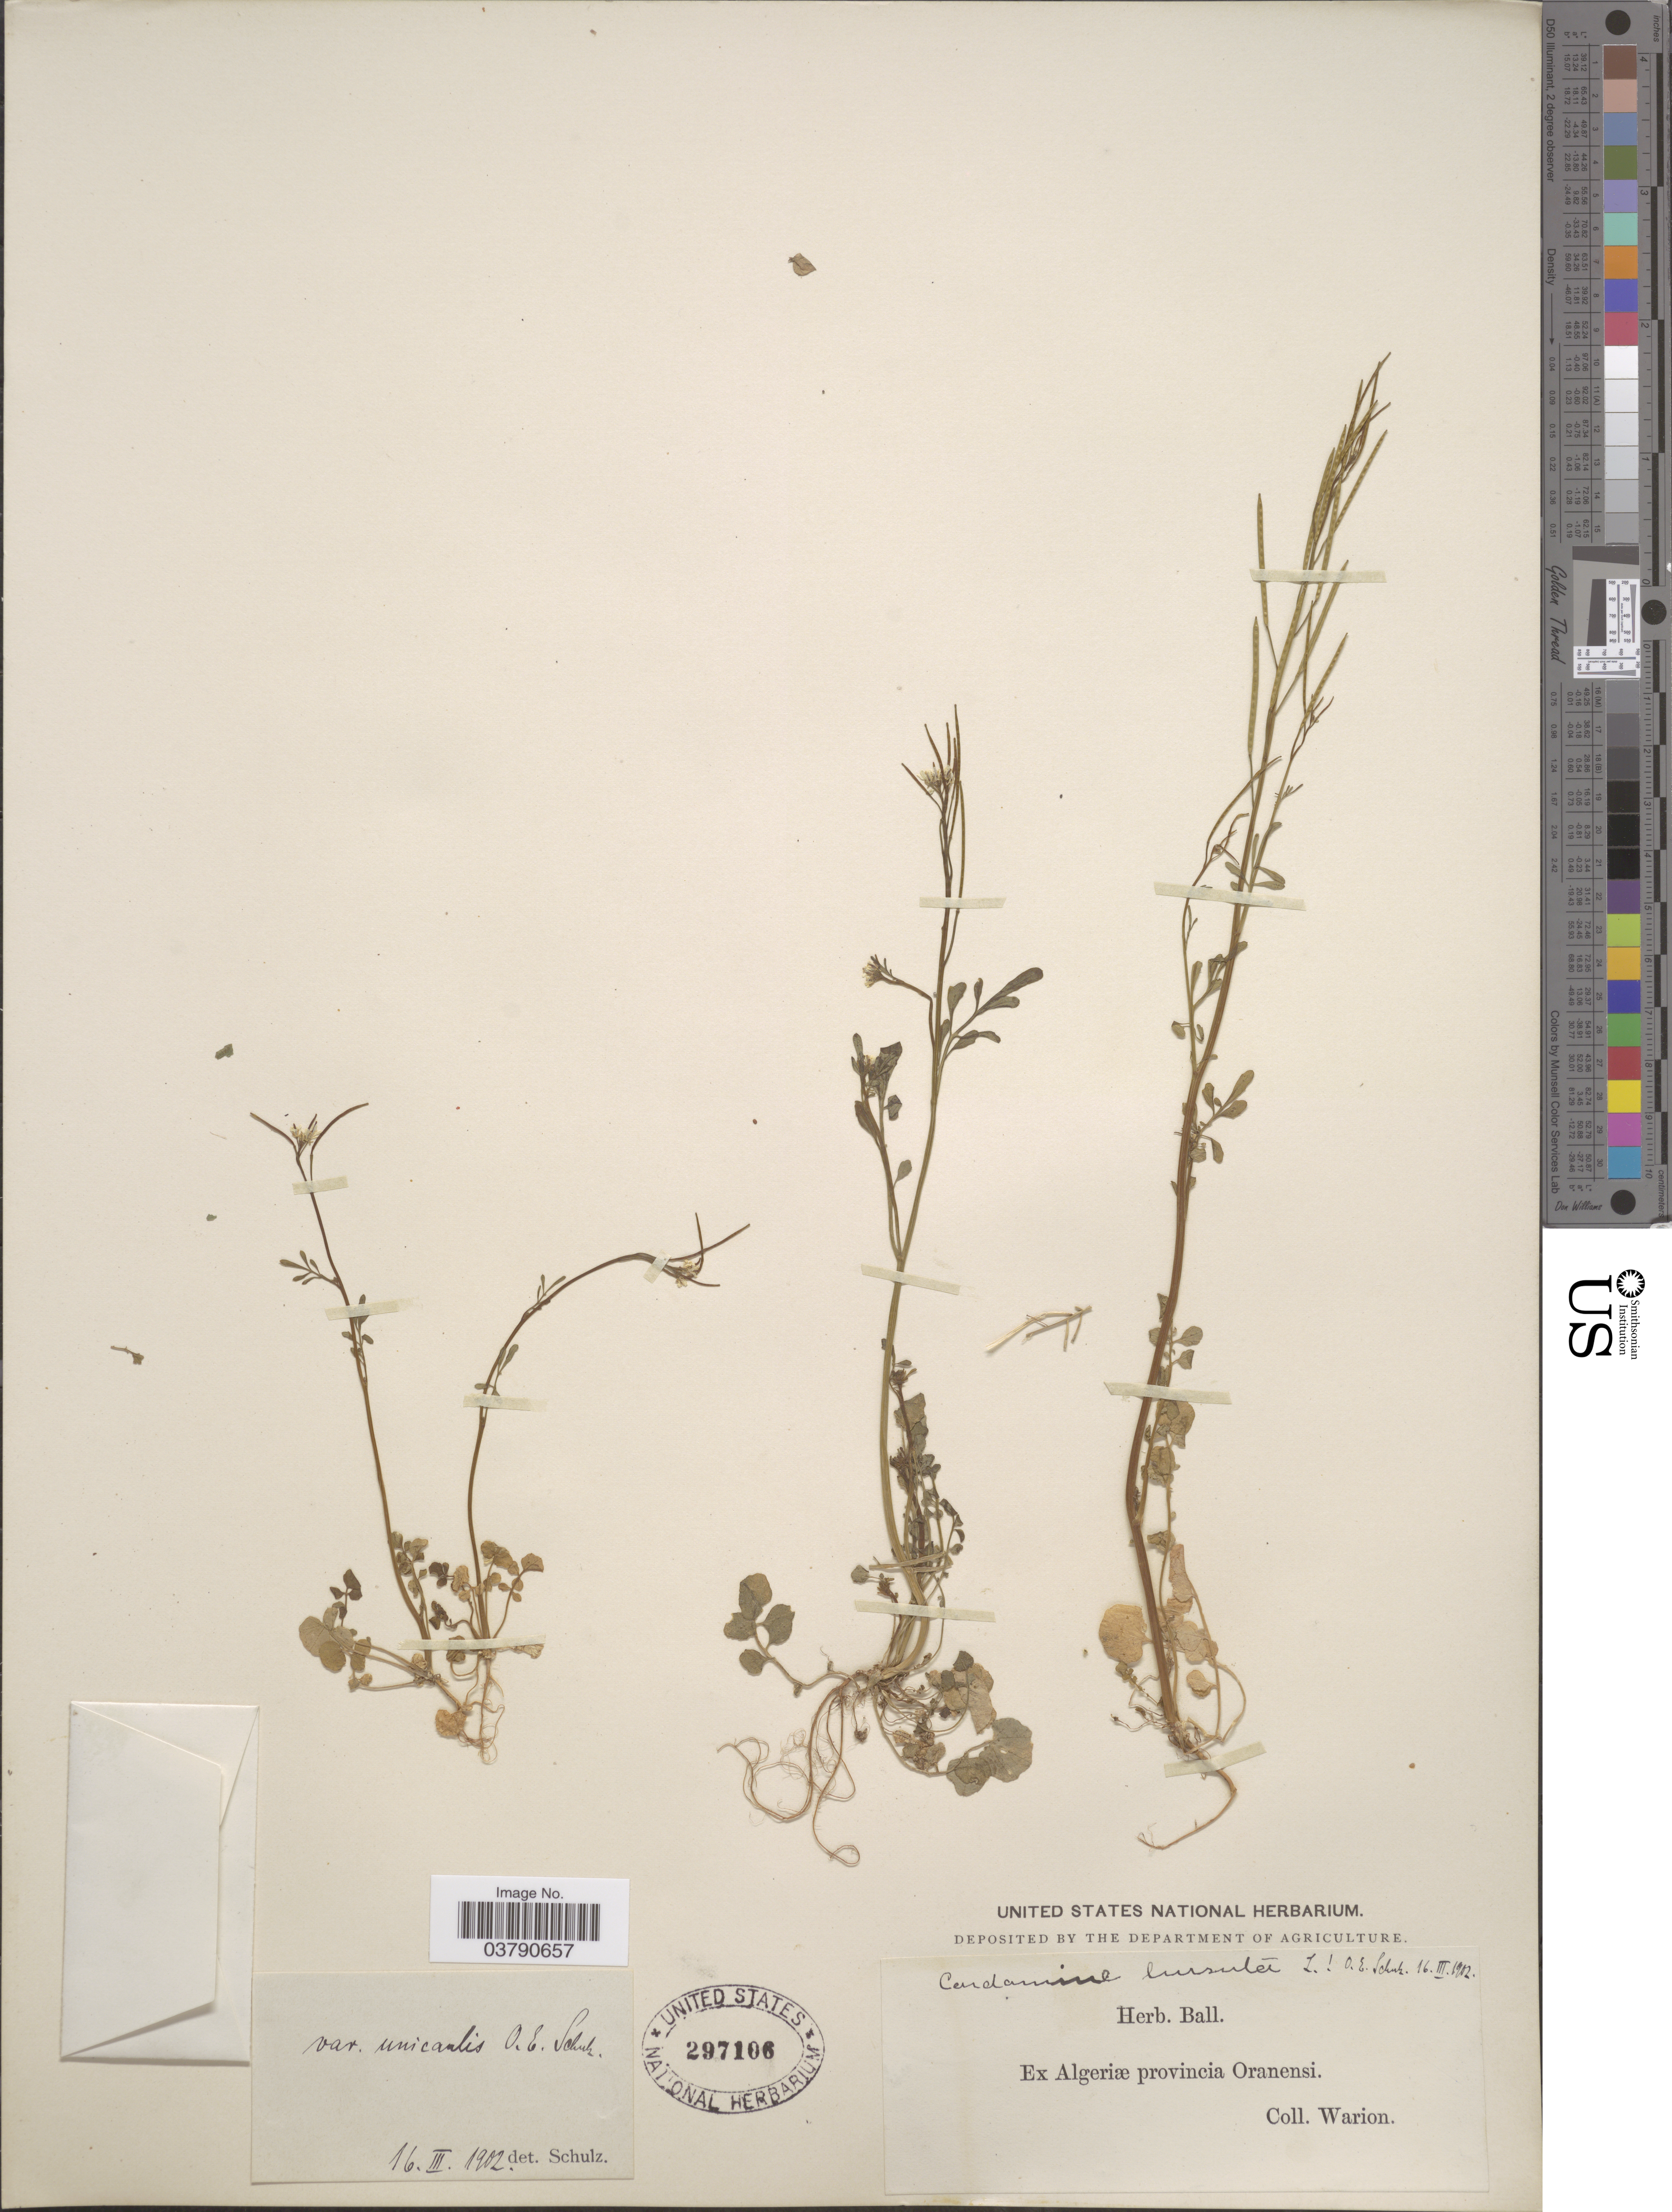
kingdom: Plantae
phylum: Tracheophyta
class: Magnoliopsida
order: Brassicales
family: Brassicaceae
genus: Cardamine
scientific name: Cardamine hirsuta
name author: L.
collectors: Warion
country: Algeria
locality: Ex Algeriæ provincia Oranensi.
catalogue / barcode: US 297106